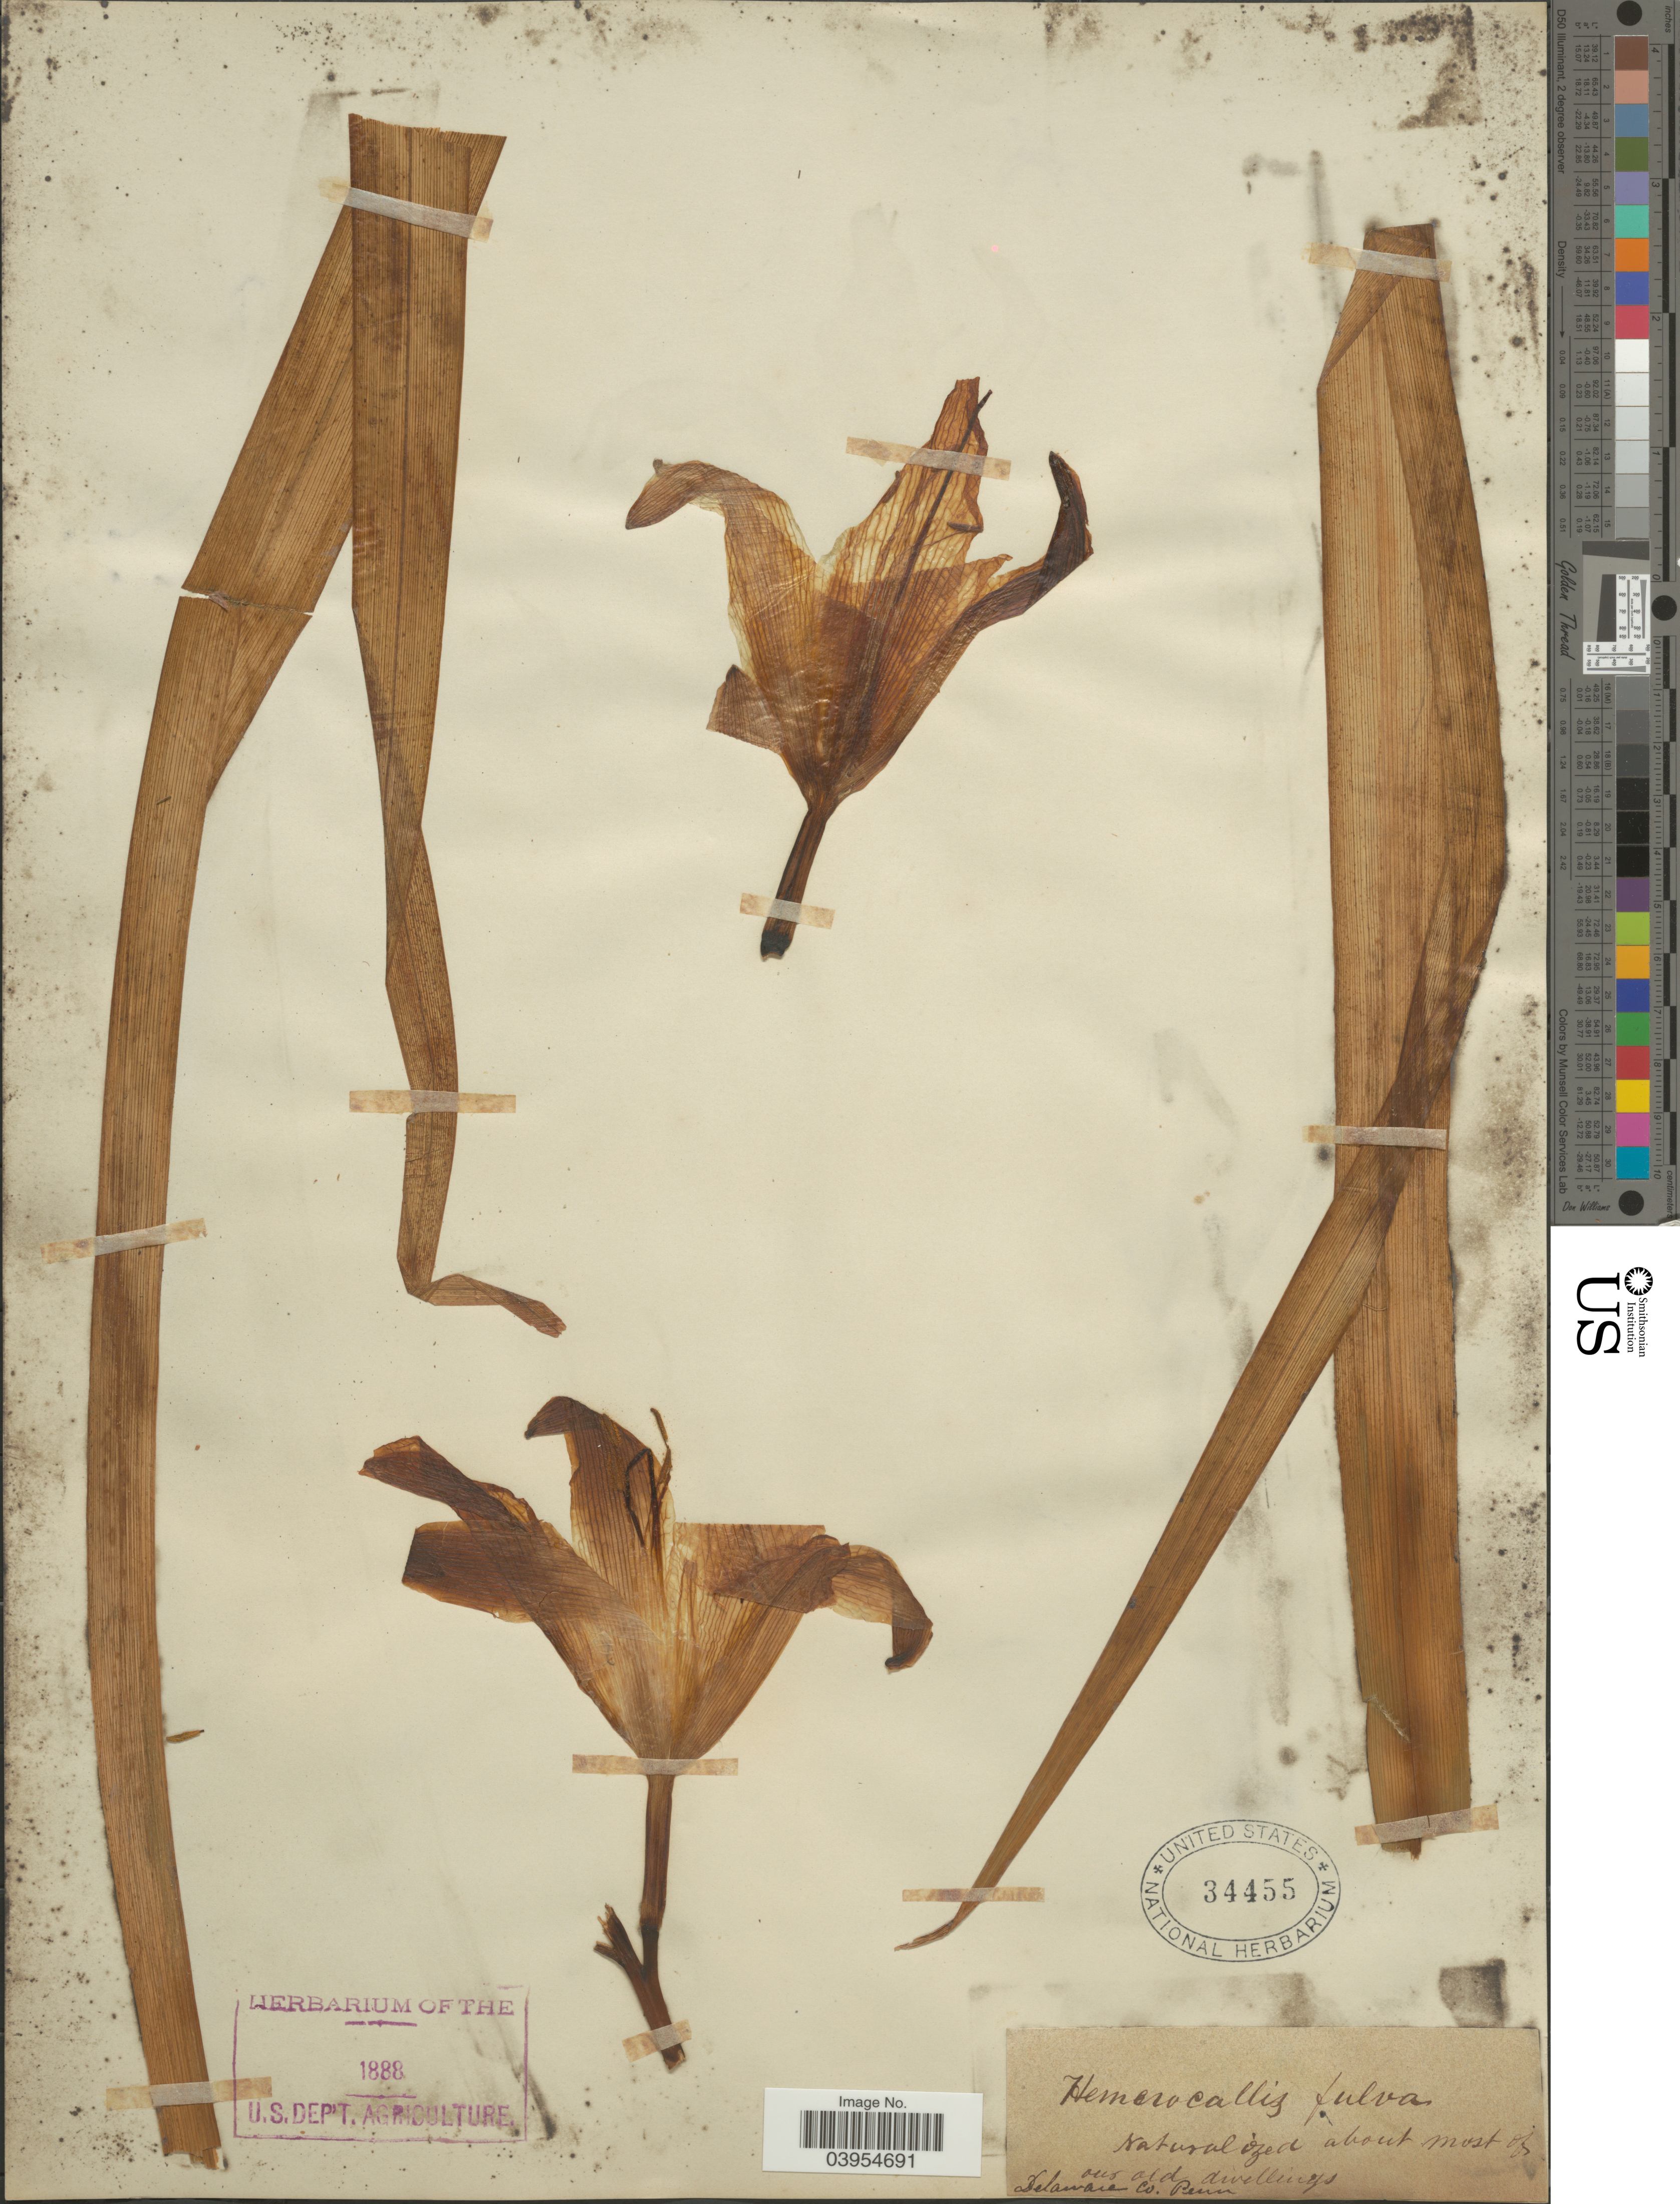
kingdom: Plantae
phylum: Tracheophyta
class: Liliopsida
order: Asparagales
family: Asphodelaceae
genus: Hemerocallis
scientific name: Hemerocallis fulva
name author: L.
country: United States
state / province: Pennsylvania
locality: Delaware Co.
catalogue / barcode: US 34455